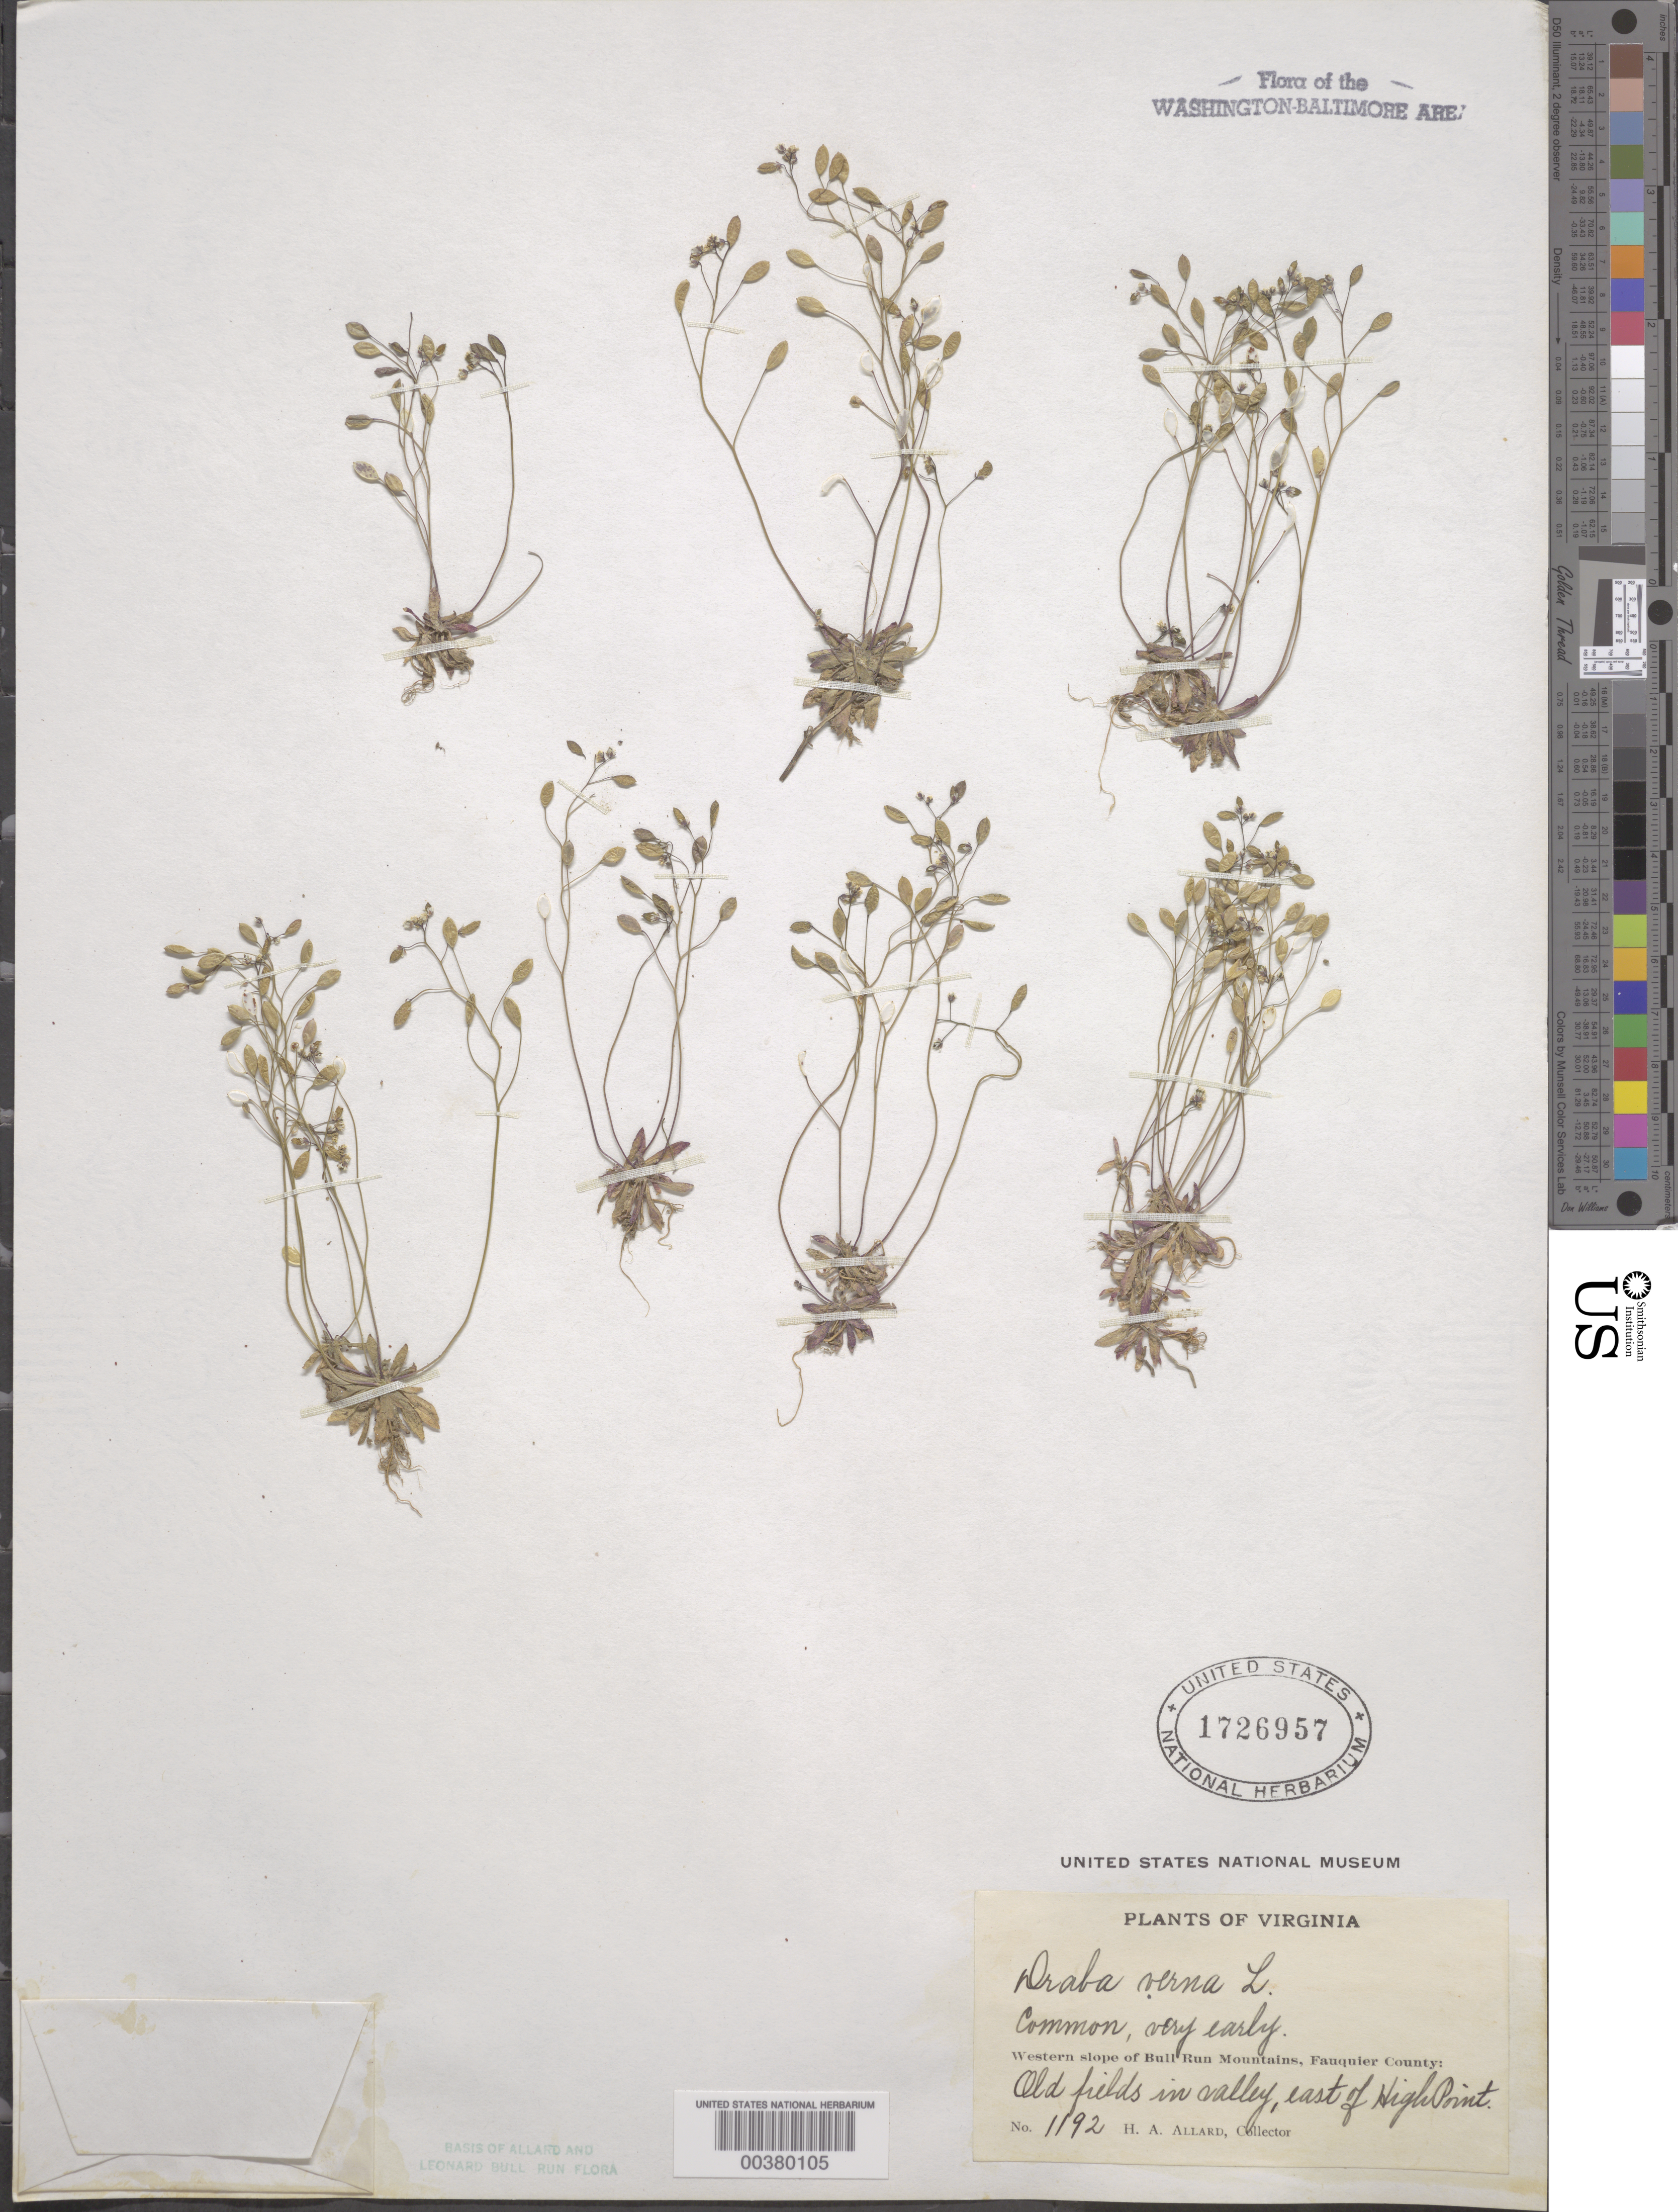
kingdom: Plantae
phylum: Tracheophyta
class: Magnoliopsida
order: Brassicales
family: Brassicaceae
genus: Draba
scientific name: Draba verna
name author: L.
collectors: H. A. Allard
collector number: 1192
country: United States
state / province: Virginia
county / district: Fauquier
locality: East of High Point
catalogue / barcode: US 1726957